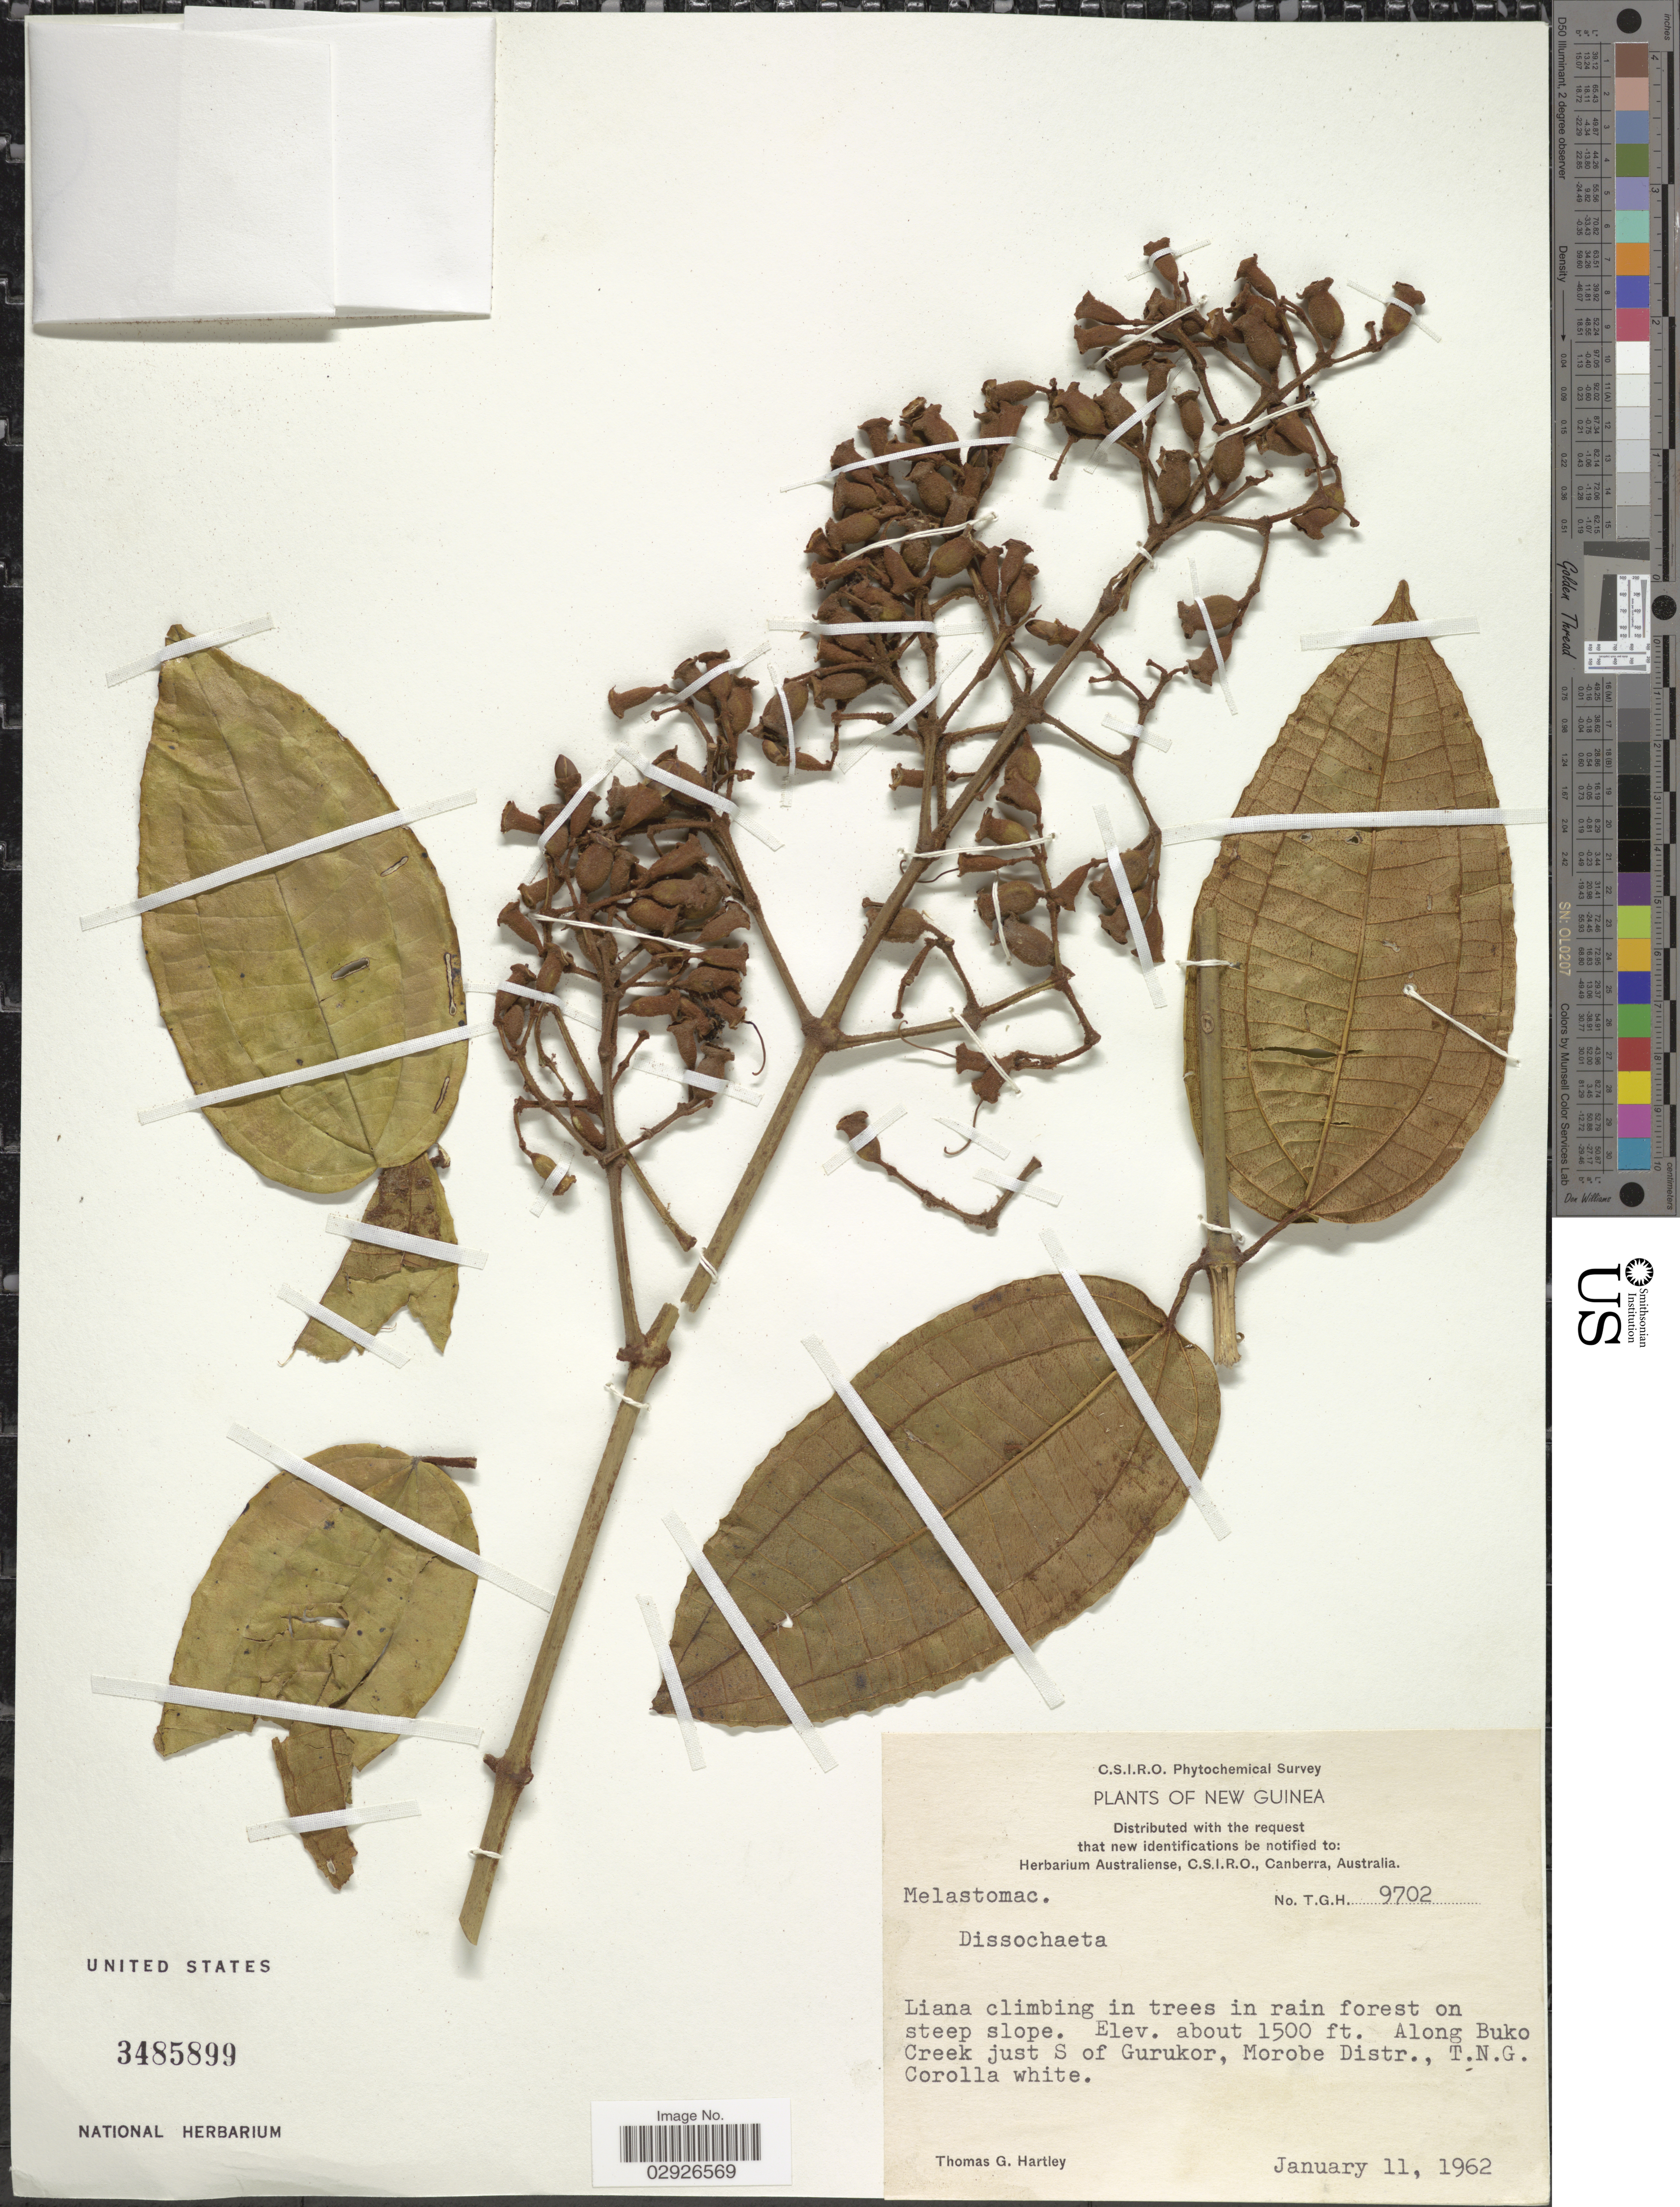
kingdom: Plantae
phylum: Tracheophyta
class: Magnoliopsida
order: Myrtales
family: Melastomataceae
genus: Dissochaeta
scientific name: Dissochaeta sp.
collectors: T. G. Hartley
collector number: TGH9702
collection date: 1962-01-11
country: Papua New Guinea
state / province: Morobe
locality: New Guinea. Along Buko Creek just S of Gurukor, Morobe Distr., T.N.G.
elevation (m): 457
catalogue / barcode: US 3485899